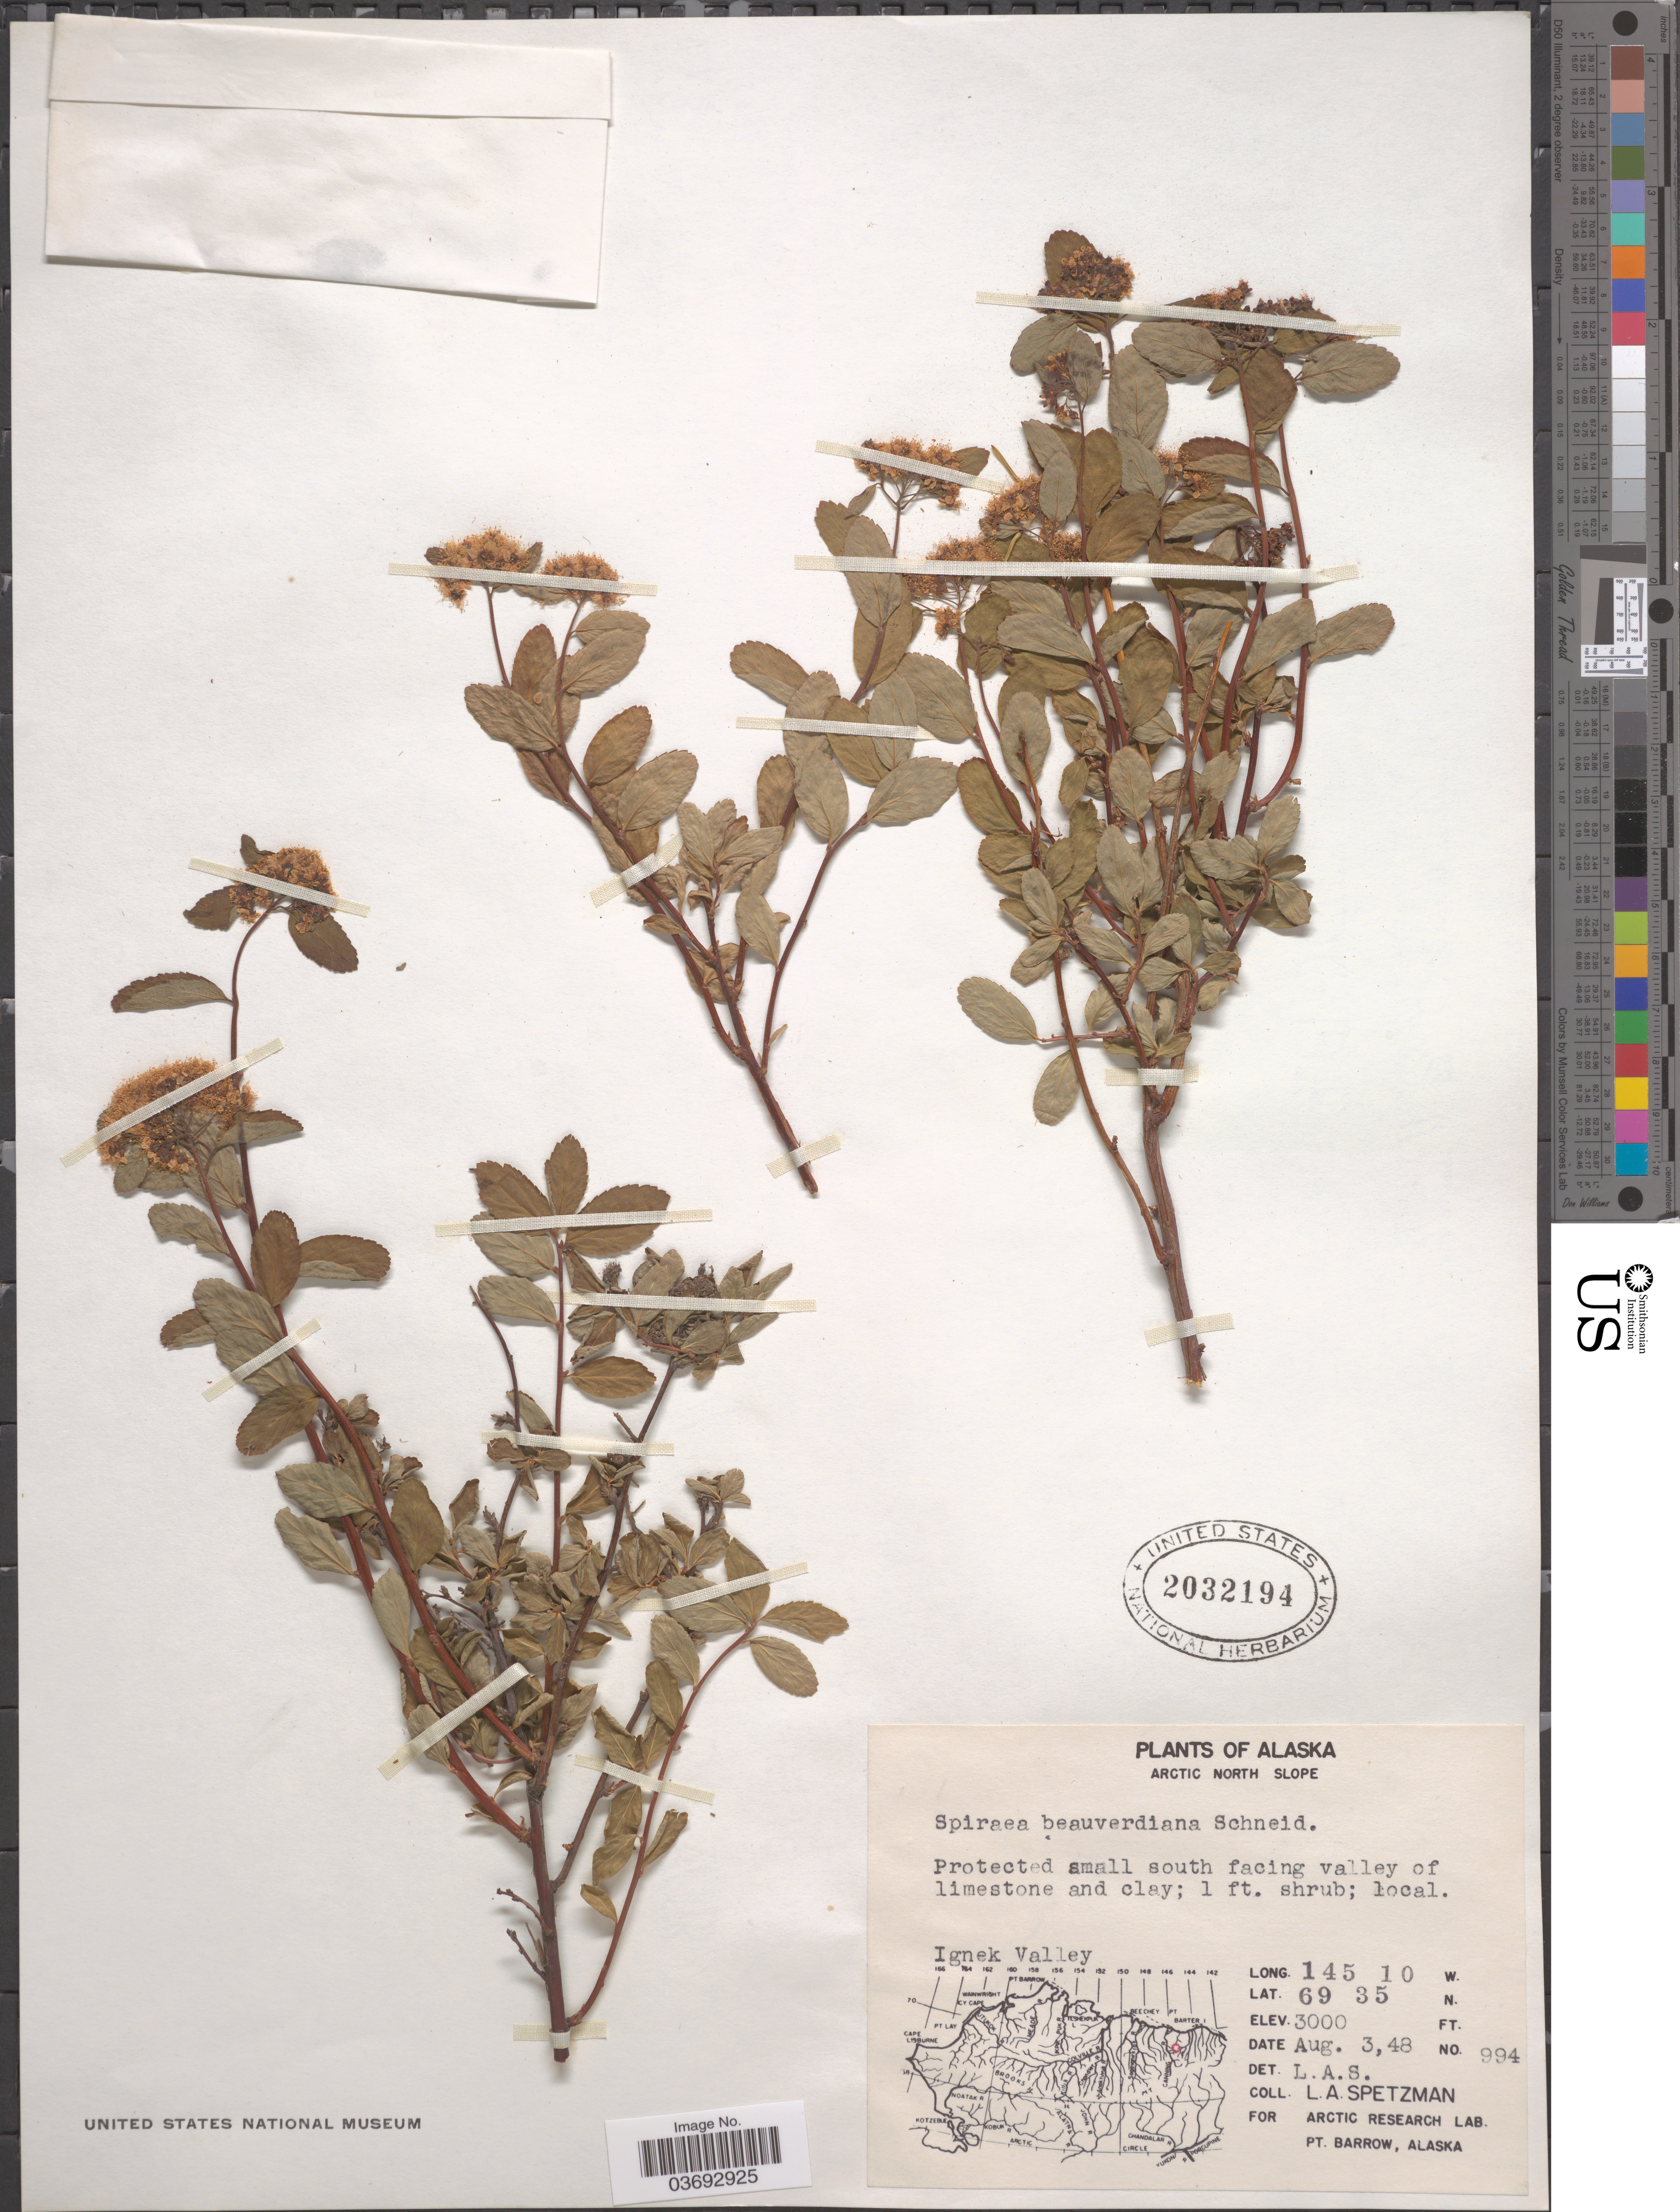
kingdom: Plantae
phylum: Tracheophyta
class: Magnoliopsida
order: Rosales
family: Rosaceae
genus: Spiraea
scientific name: Spiraea stevenii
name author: (C.K. Schneid.) Rydb.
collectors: L. Spetzman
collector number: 994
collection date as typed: Transcribed d/m/y: 3/8/48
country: United States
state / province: Alaska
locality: Arctic North Slope. Ignek Valley.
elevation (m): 914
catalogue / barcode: US 2032194